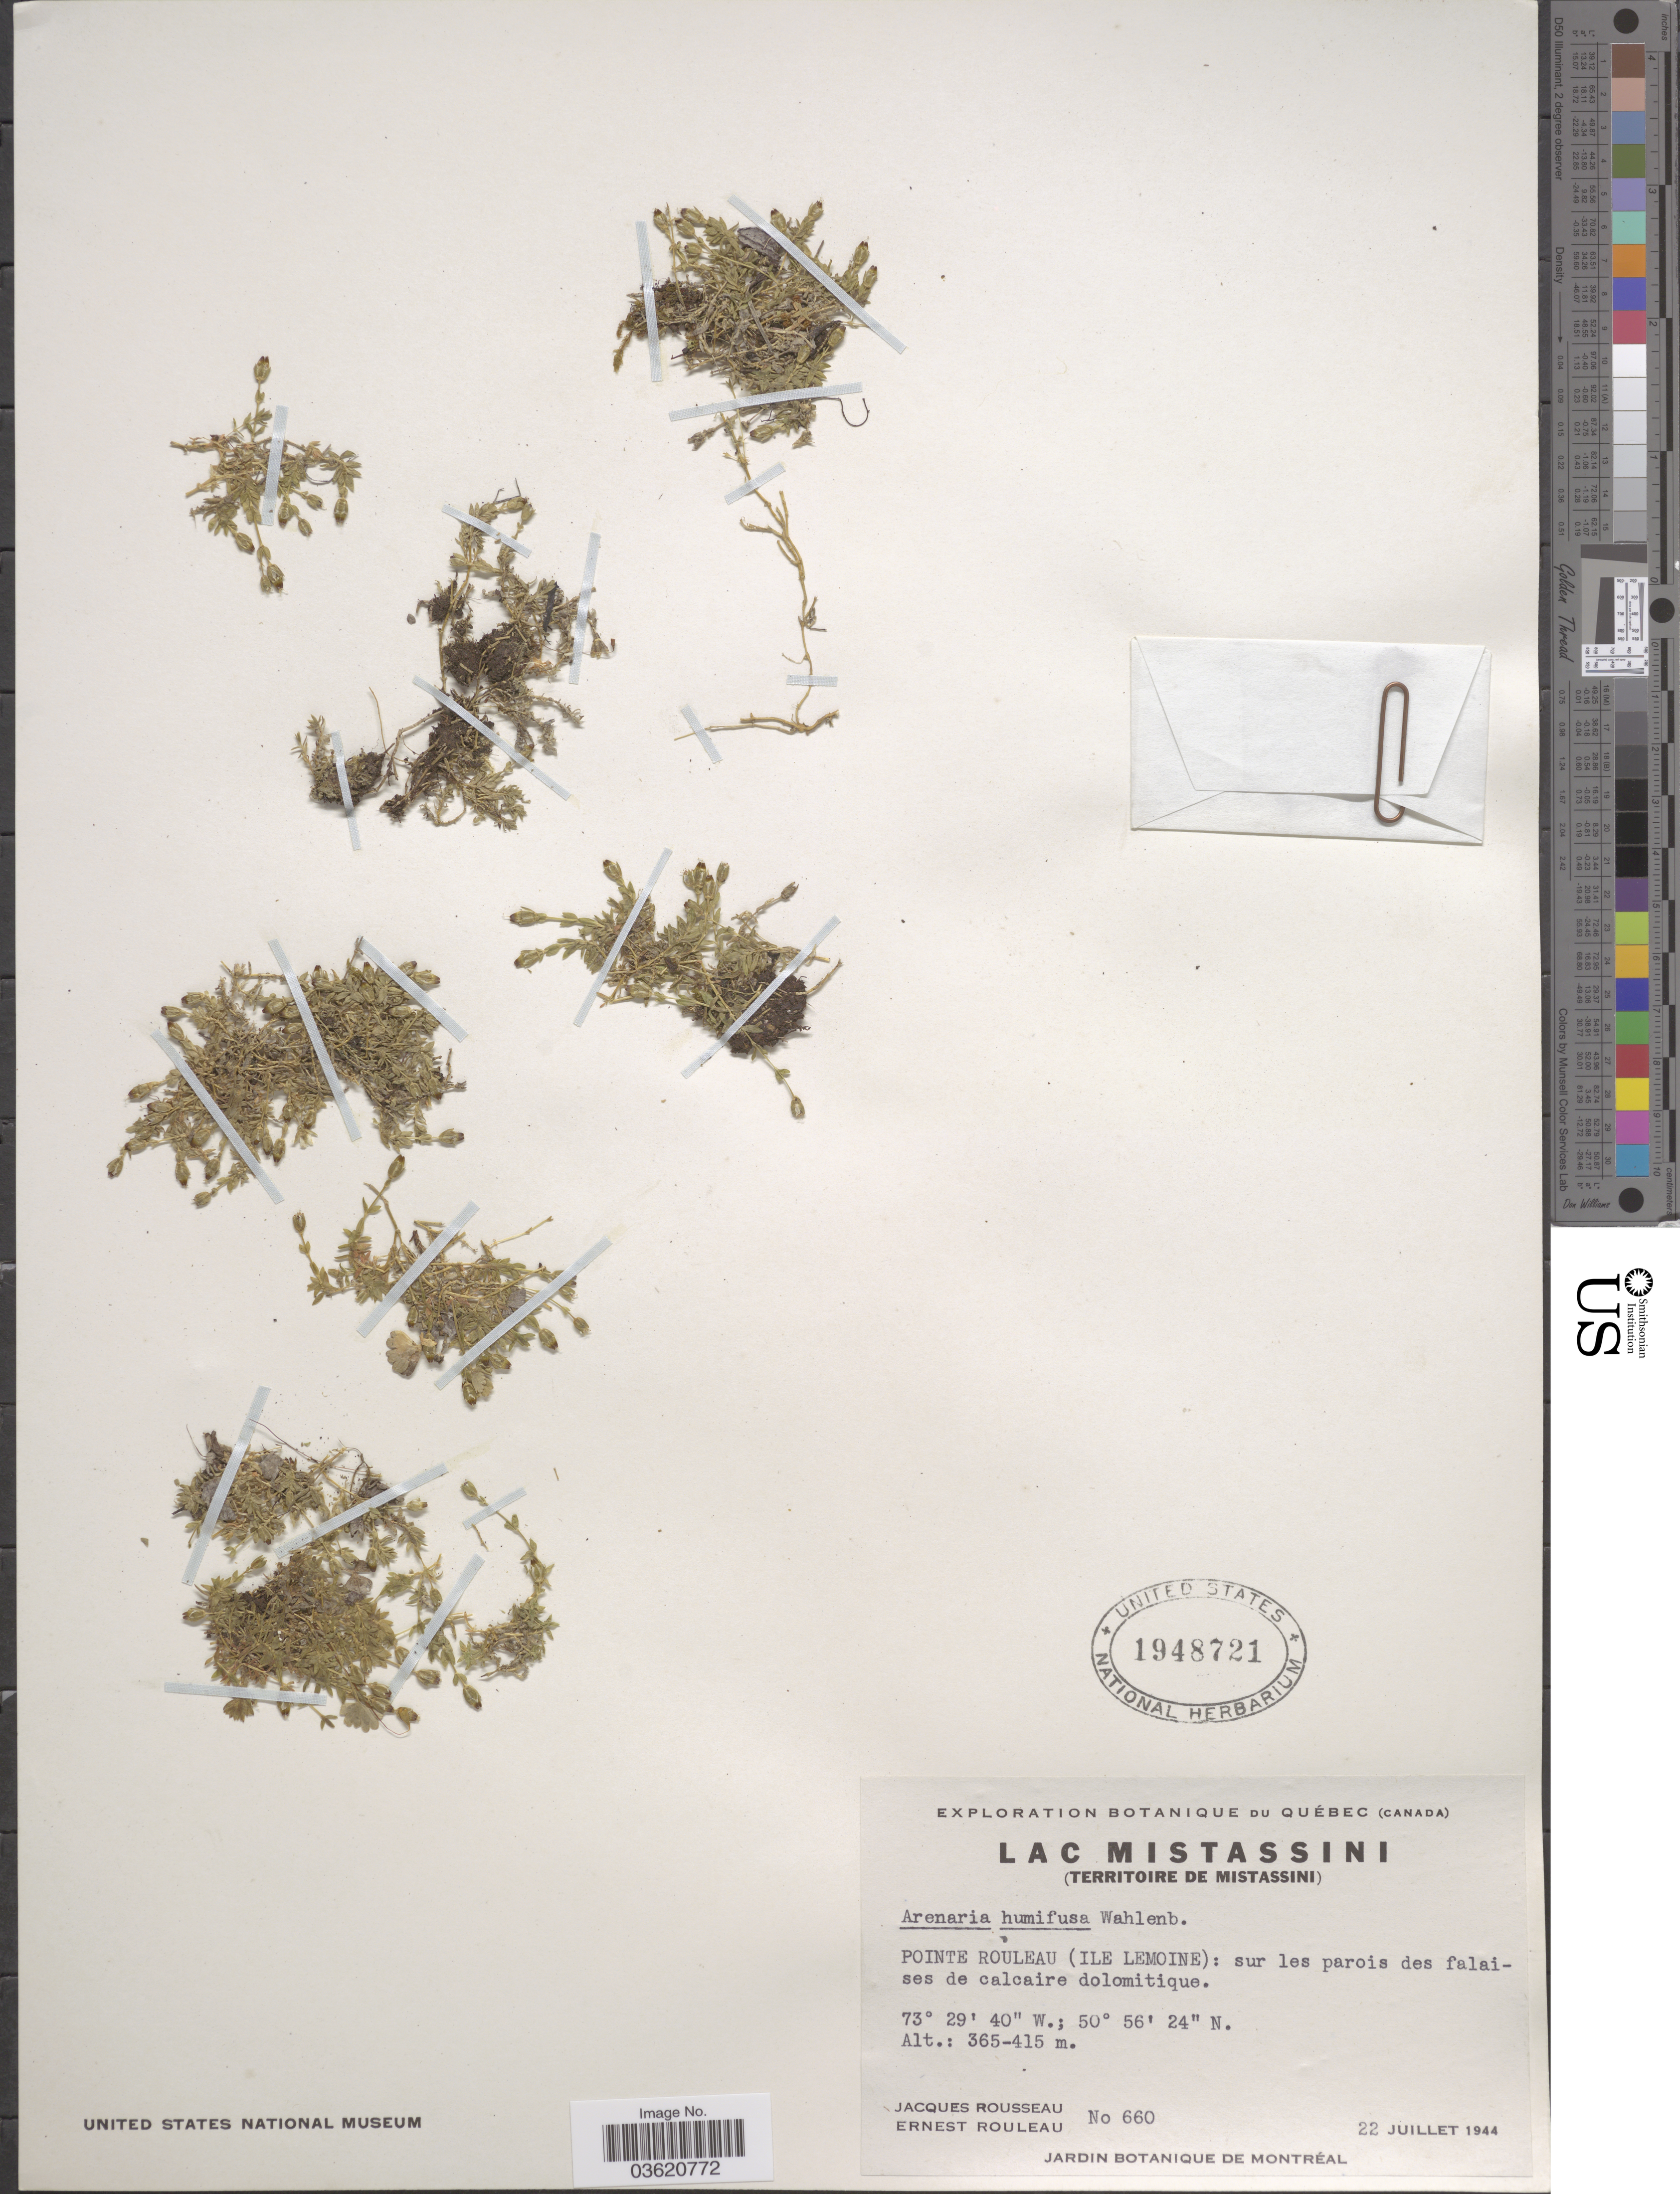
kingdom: Plantae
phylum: Tracheophyta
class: Magnoliopsida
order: Caryophyllales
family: Caryophyllaceae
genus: Arenaria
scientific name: Arenaria humifusa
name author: Wahlenb.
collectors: J. Rousseau & J. Rouleau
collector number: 660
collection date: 1944-07-22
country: Canada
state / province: Quebec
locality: Lac Mistassini (Territoire de Mistassini). Pointe Rouleau (Ile Lemoine).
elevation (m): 365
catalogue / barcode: US 1948721